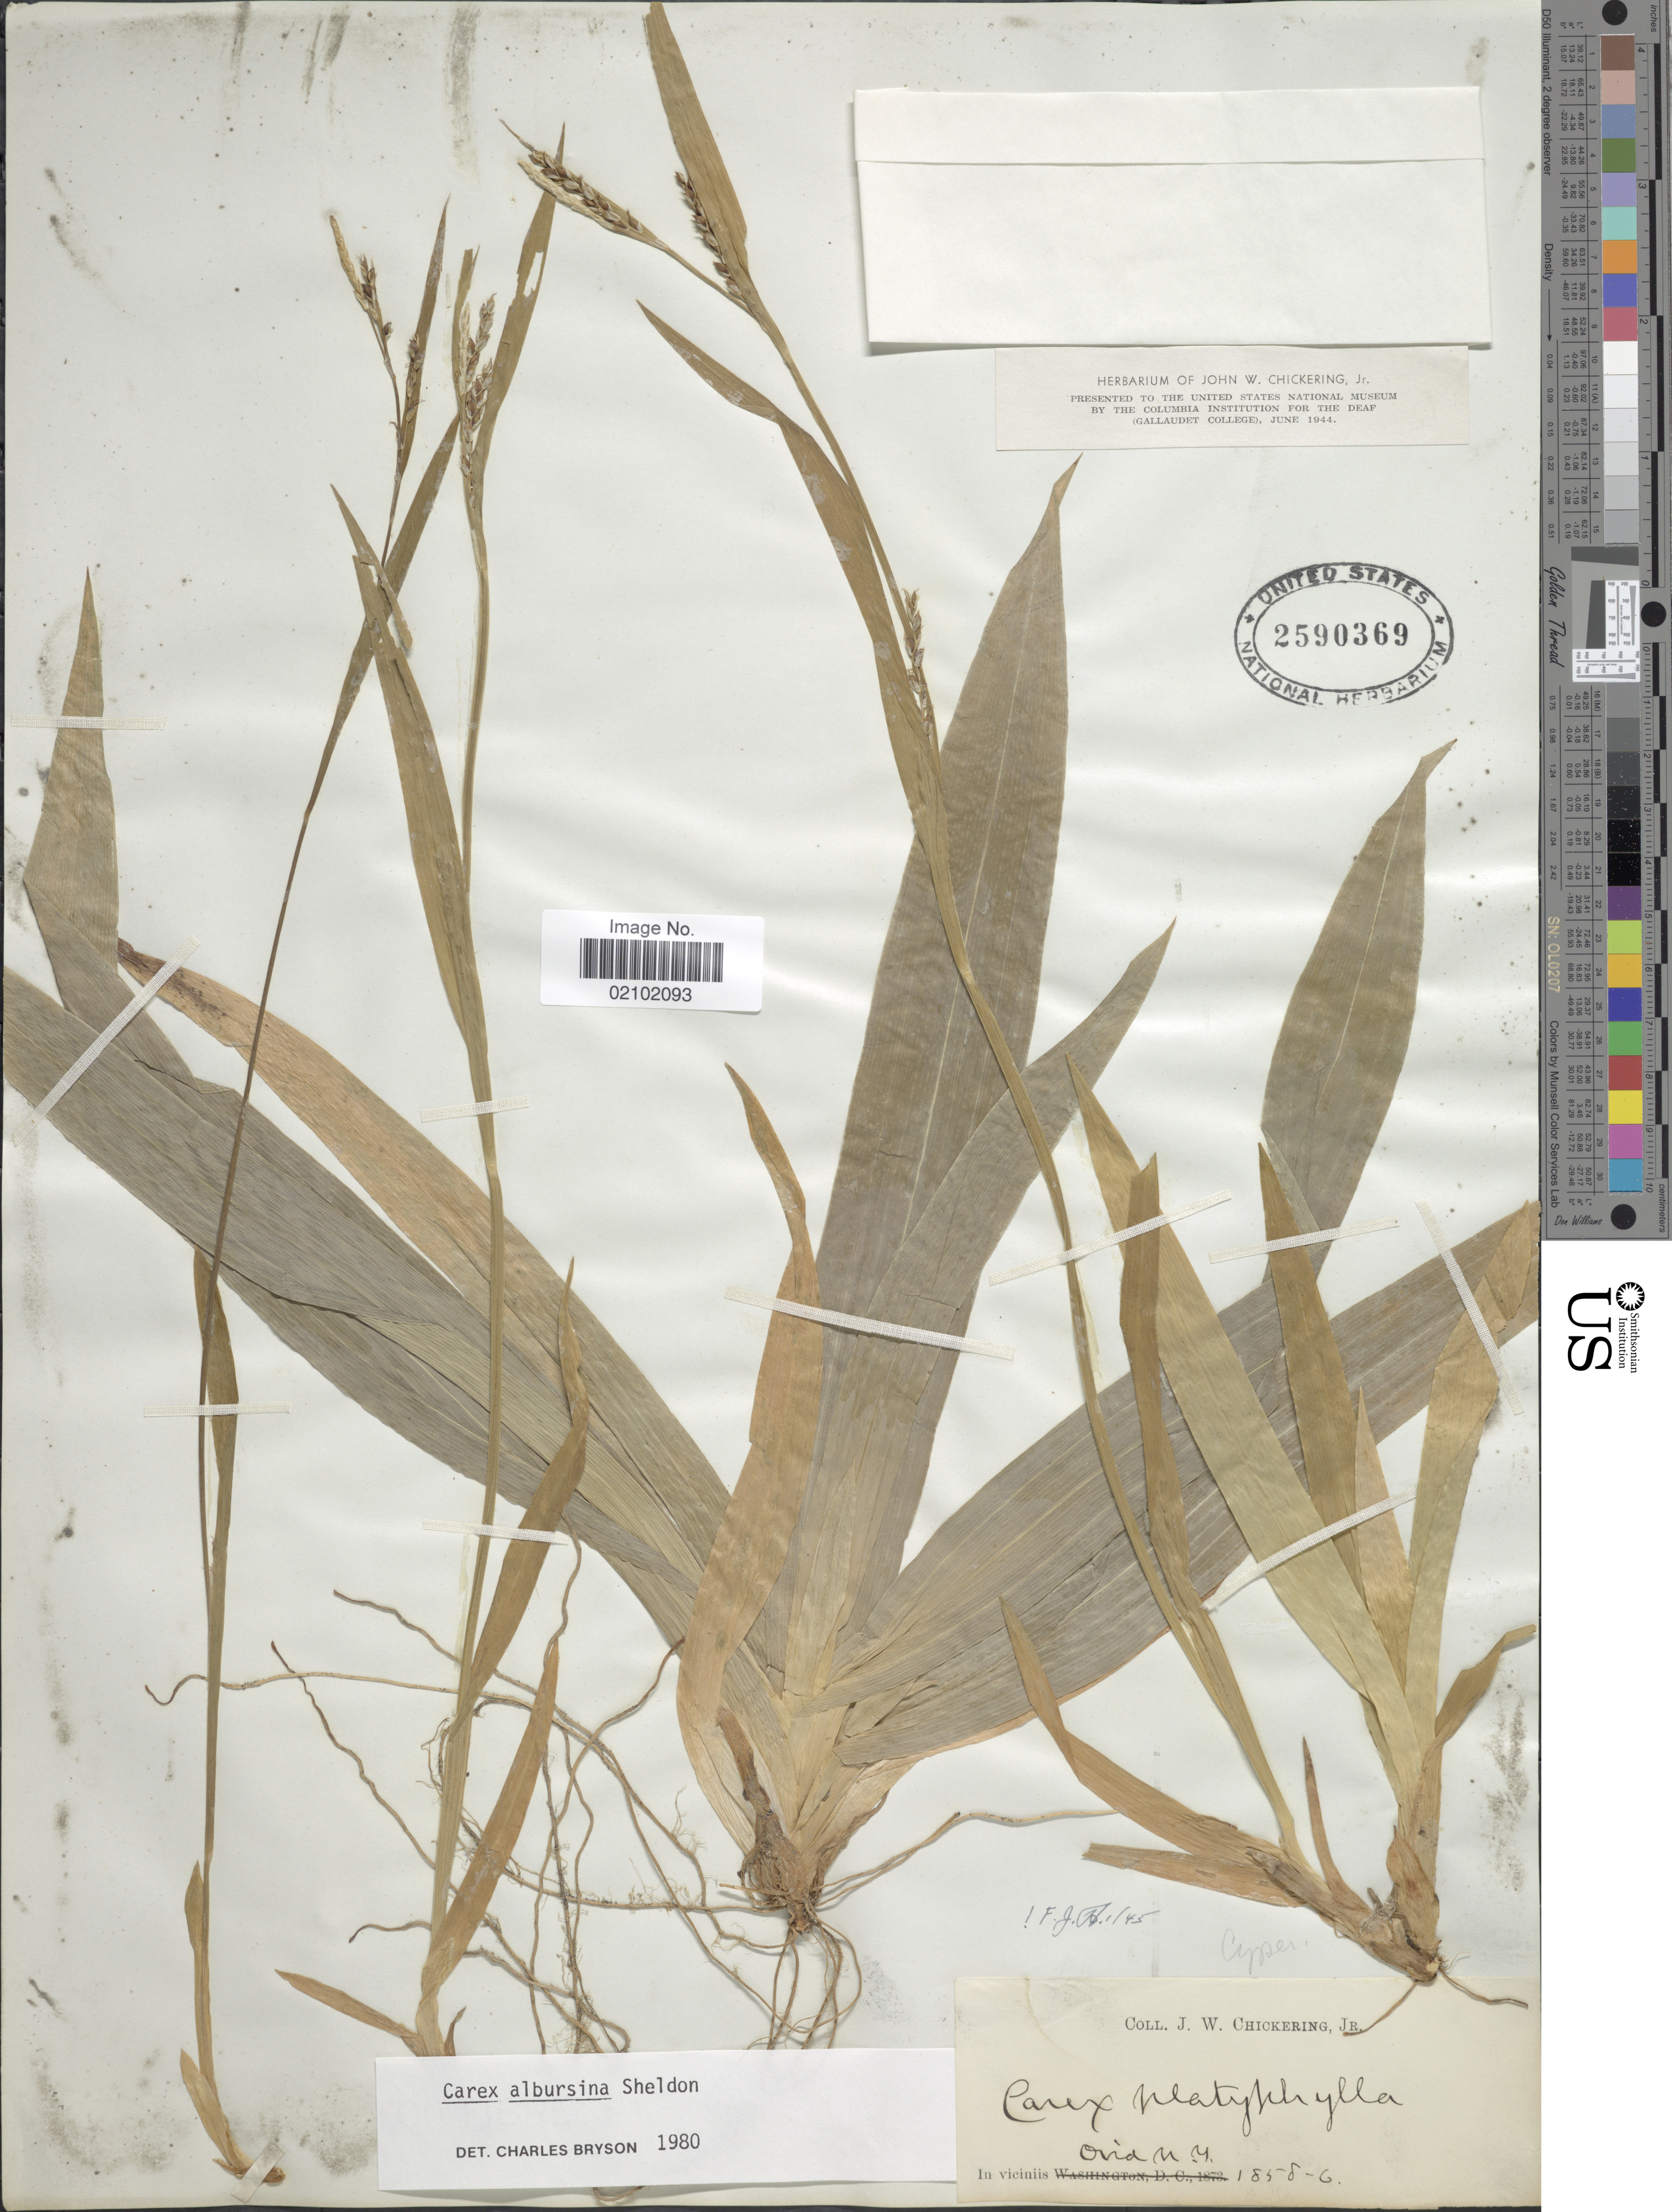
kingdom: Plantae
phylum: Tracheophyta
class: Liliopsida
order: Poales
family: Cyperaceae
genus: Carex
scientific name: Carex albursina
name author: E. Sheld.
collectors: J. W. Chickering Jr.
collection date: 1858-06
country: United States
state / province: New York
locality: In viciniis Ovid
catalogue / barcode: US 2590369